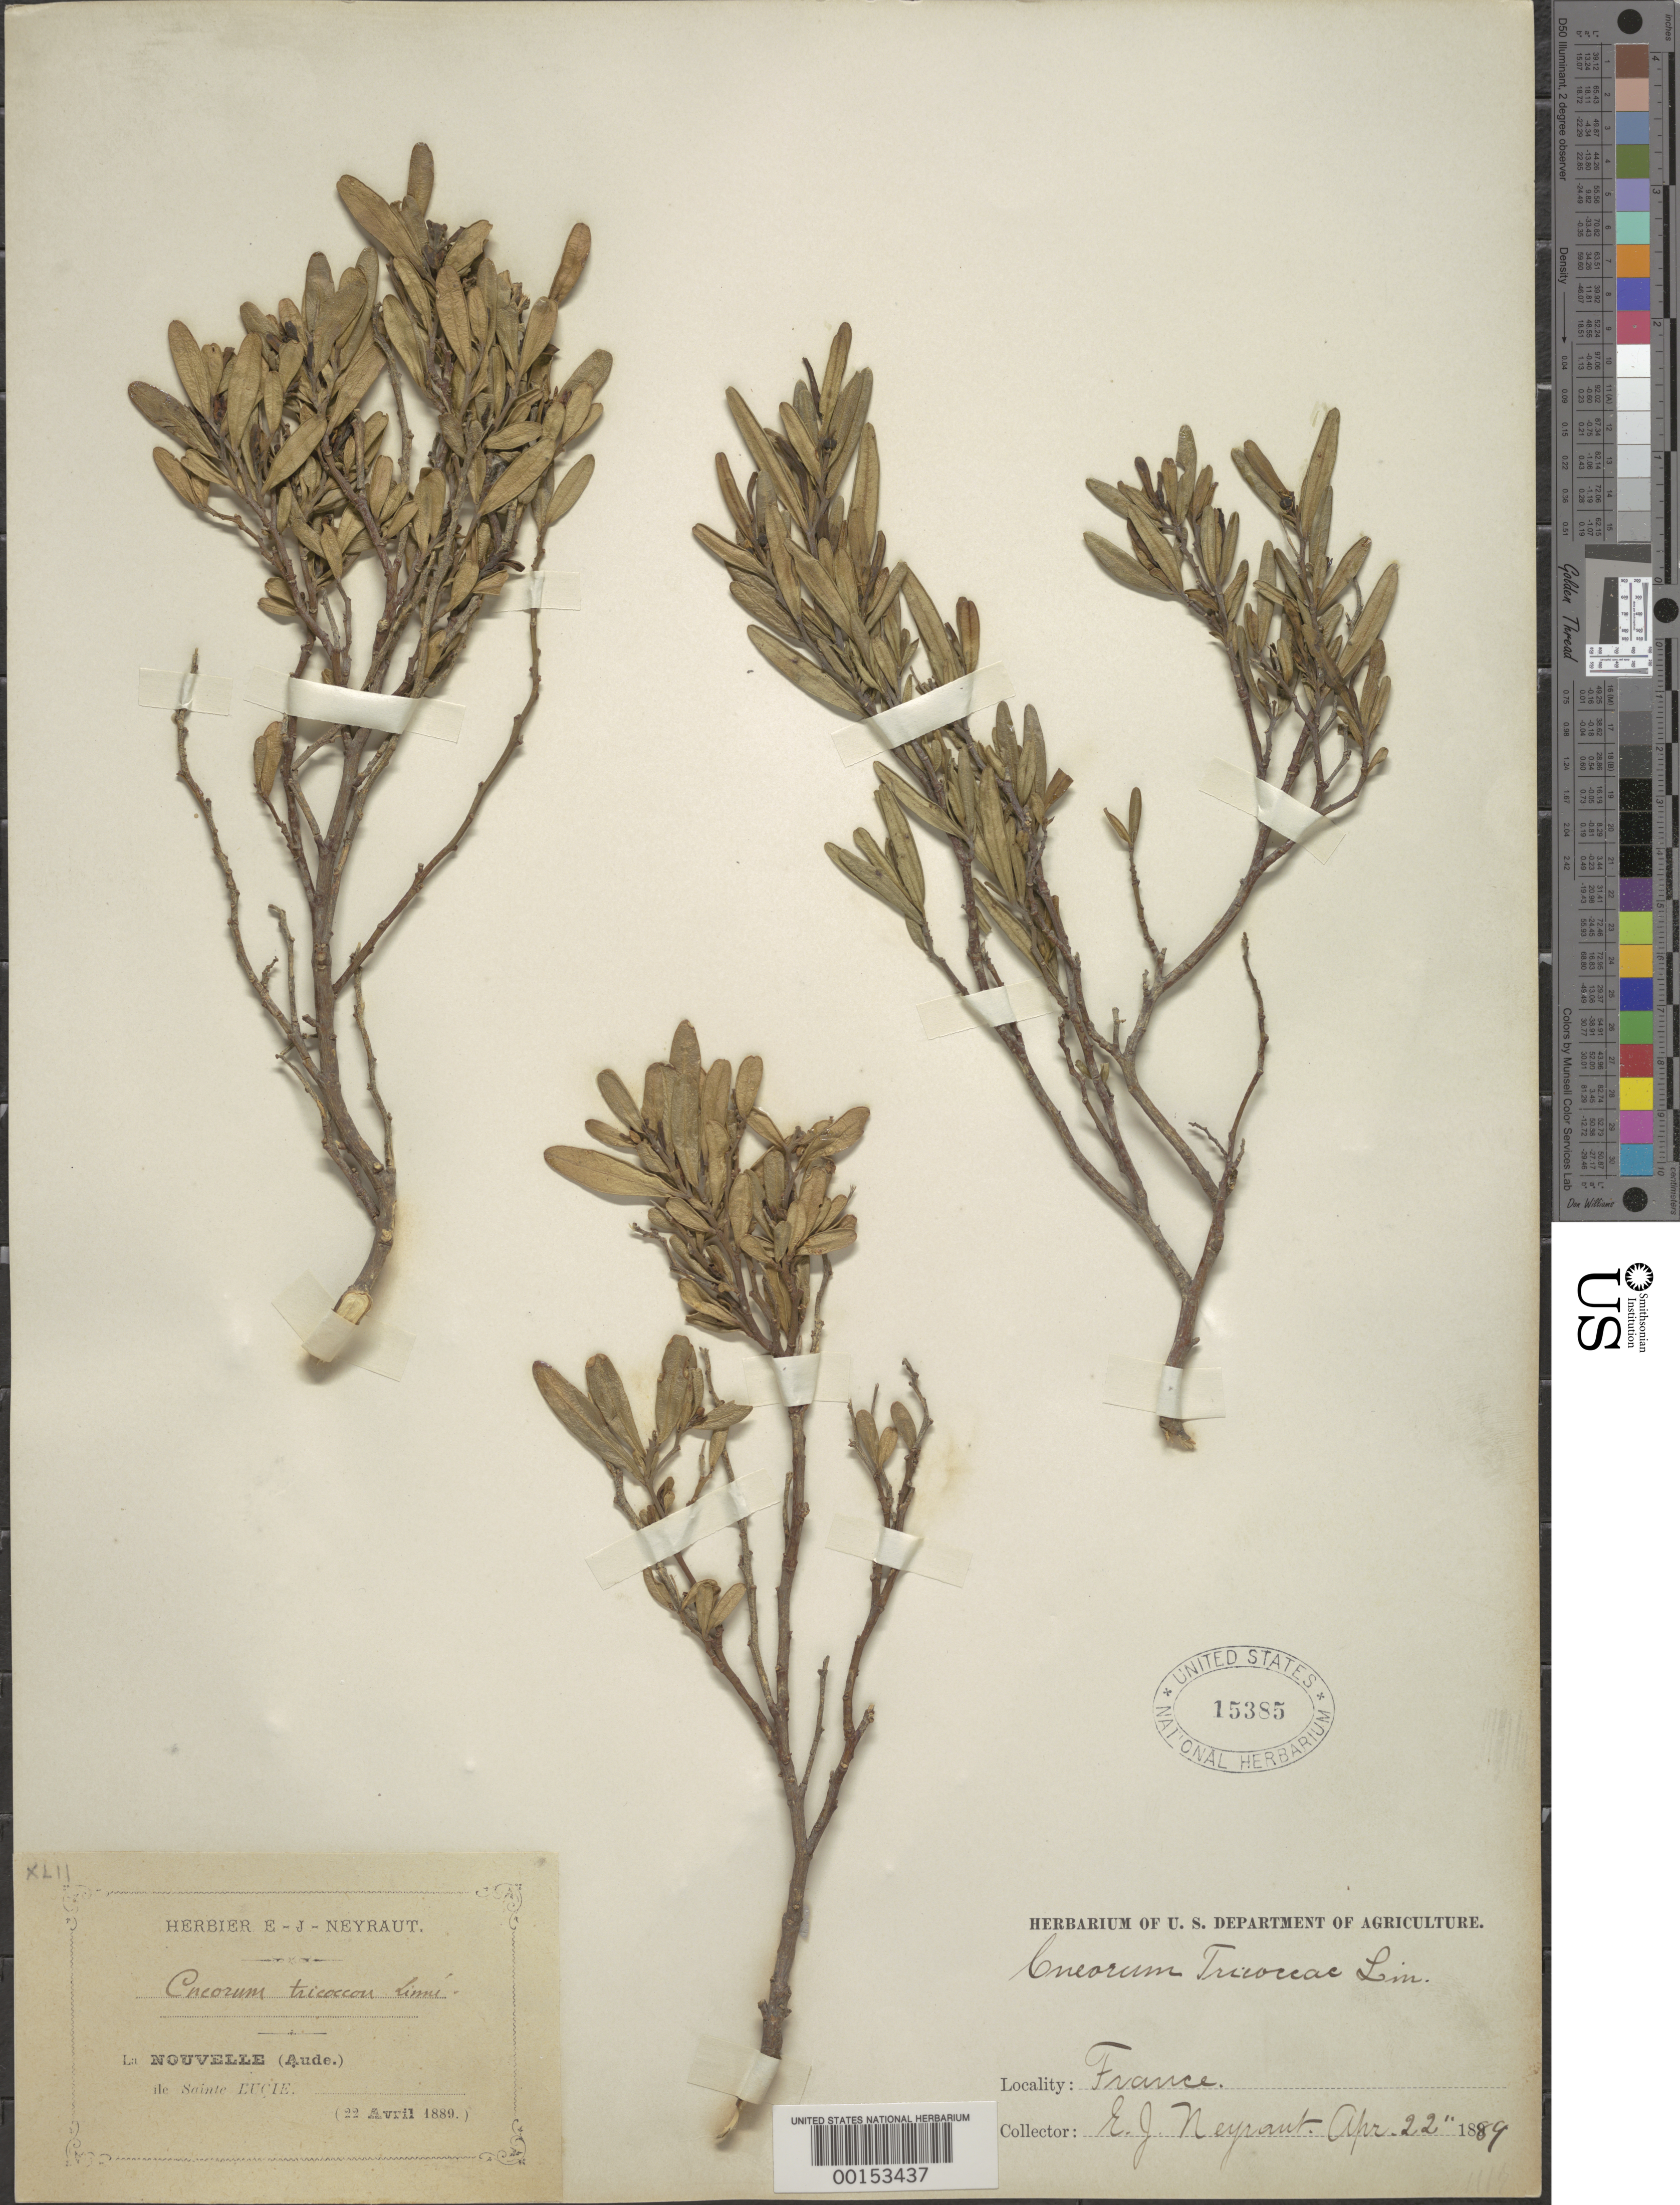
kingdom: Plantae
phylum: Tracheophyta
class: Magnoliopsida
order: Sapindales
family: Rutaceae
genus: Cneorum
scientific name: Cneorum tricoccon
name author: L.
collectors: E. Neyraut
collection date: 1889-04-22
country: France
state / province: Occitanie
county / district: Aude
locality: La Nouvelle (Aude.). Ile Sainte Eucie.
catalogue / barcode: US 15385